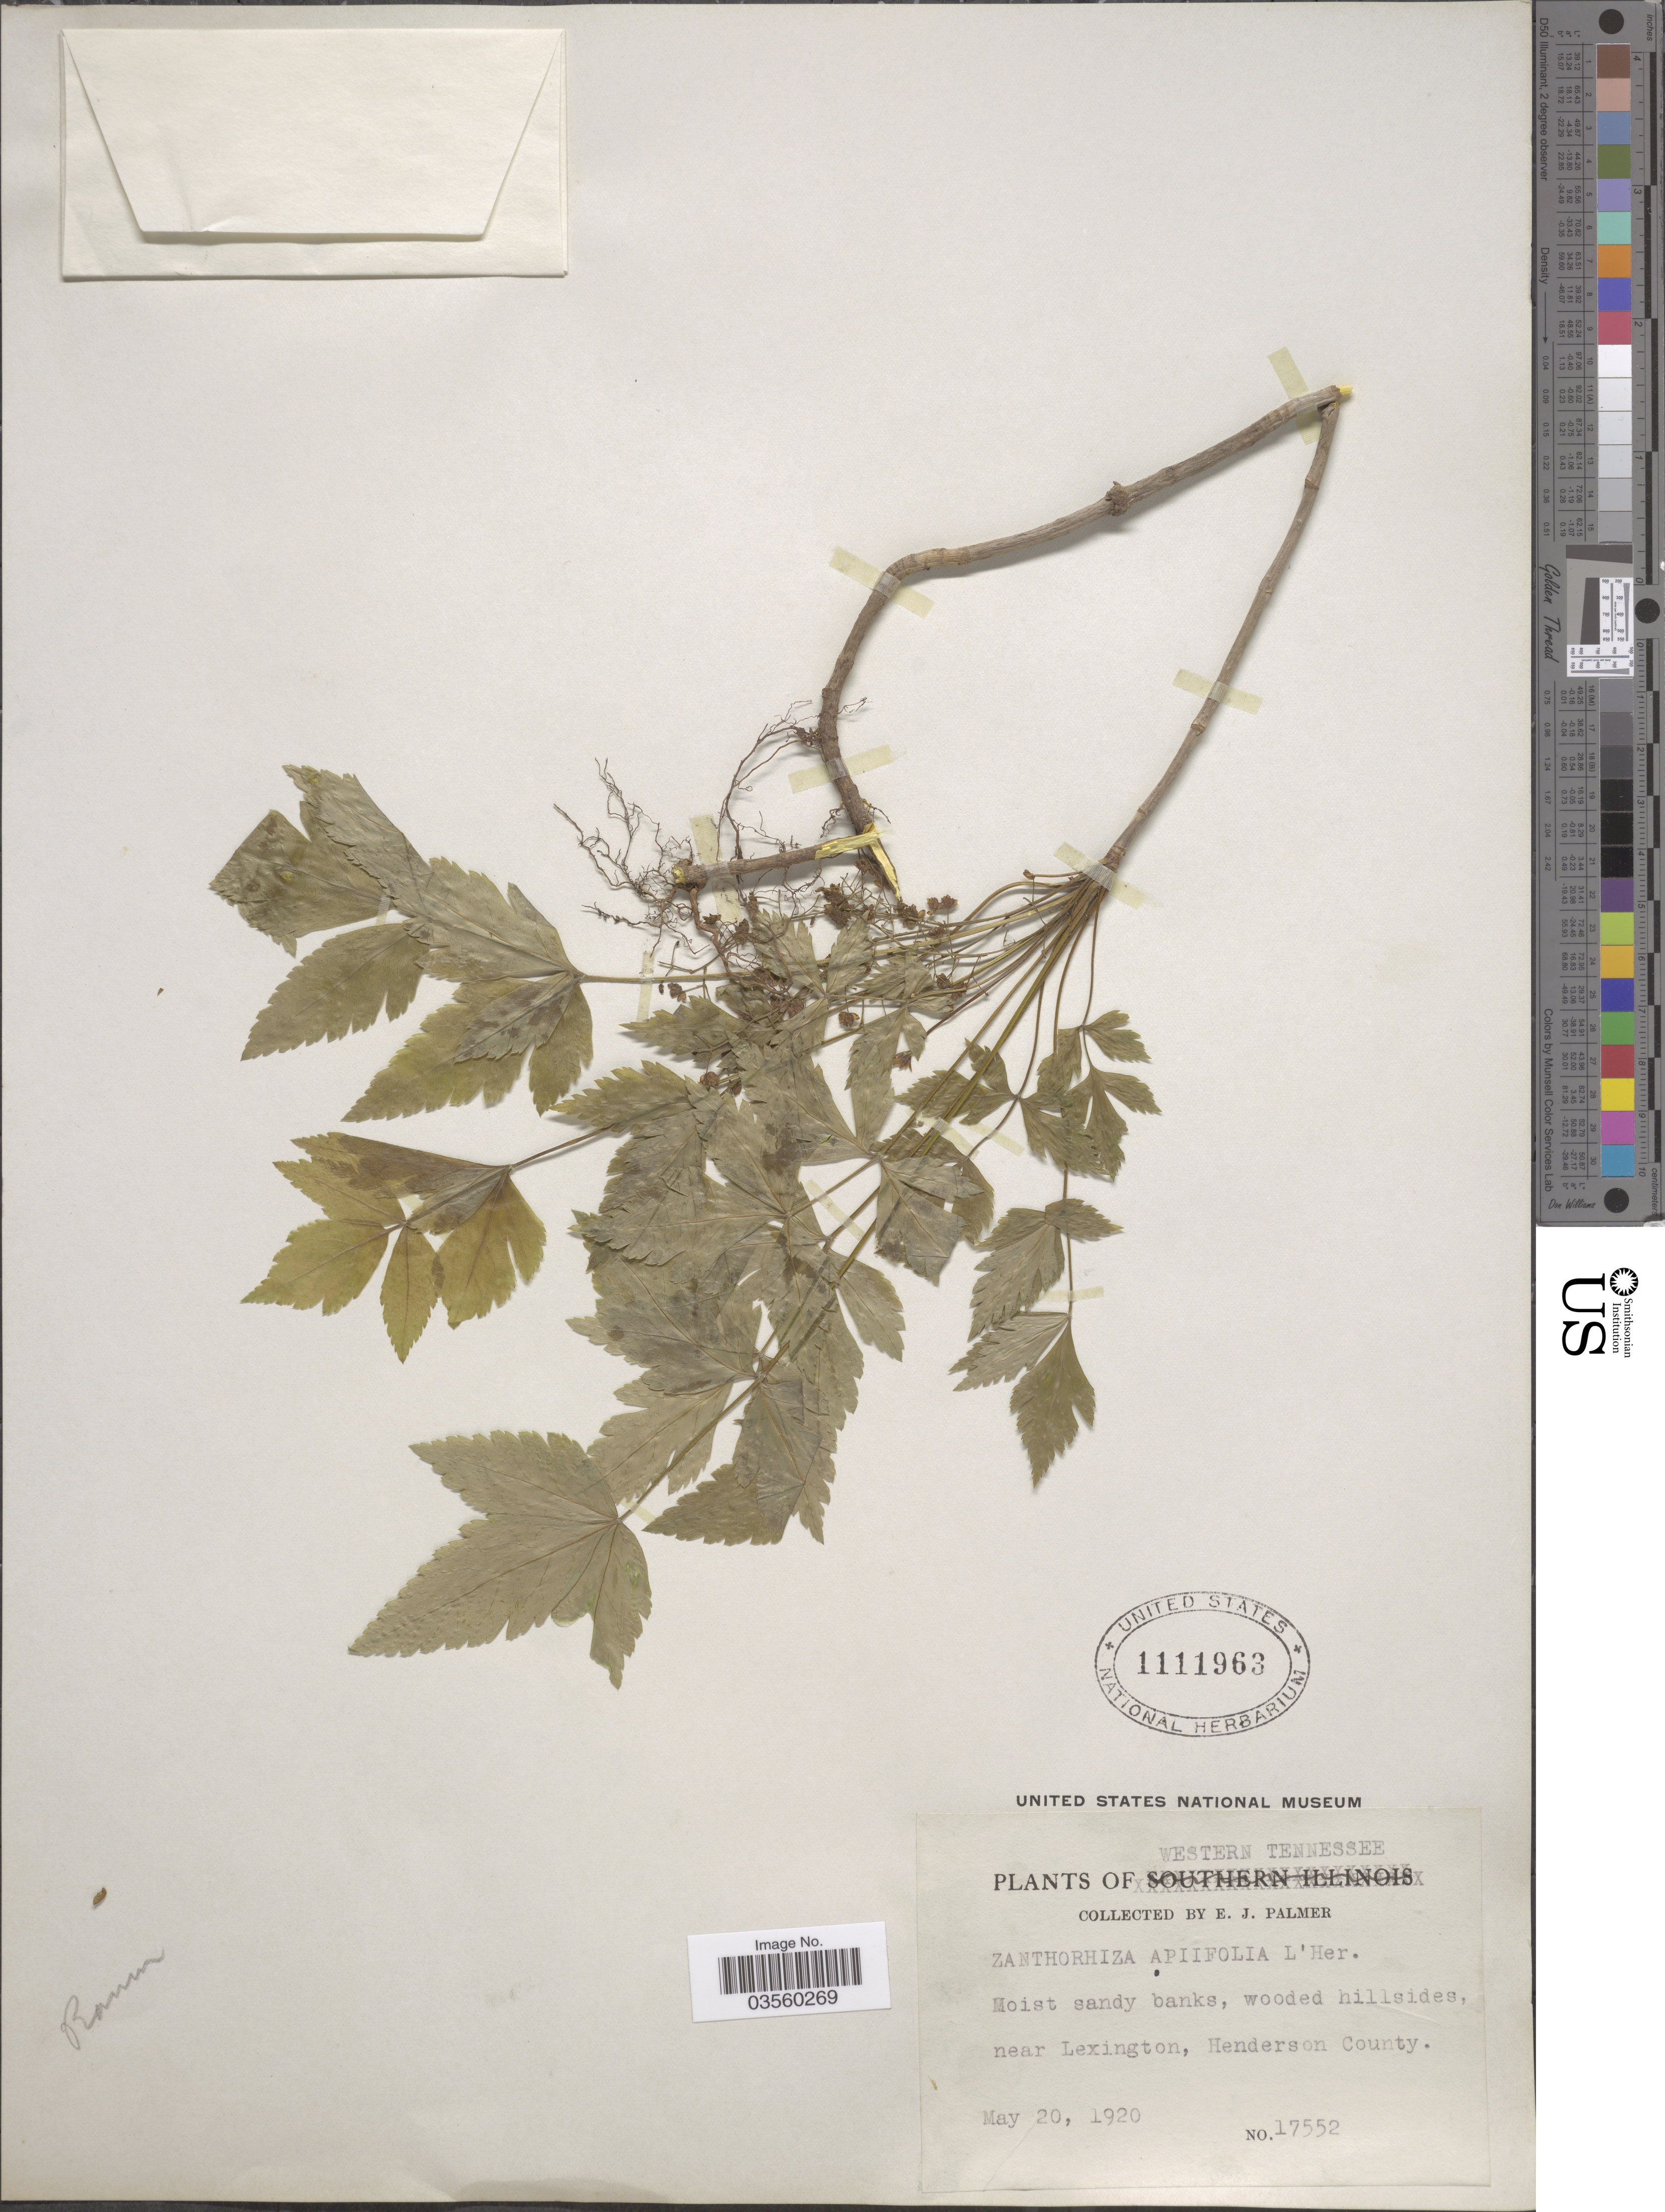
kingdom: Plantae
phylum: Tracheophyta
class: Magnoliopsida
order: Ranunculales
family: Ranunculaceae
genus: Xanthorhiza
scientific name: Xanthorhiza apiifolia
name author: L'Hér.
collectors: E. J. Palmer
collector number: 17552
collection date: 1920-05-20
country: United States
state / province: Tennessee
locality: Western Tennessee. Near Lexington, Henderson County.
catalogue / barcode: US 1111963